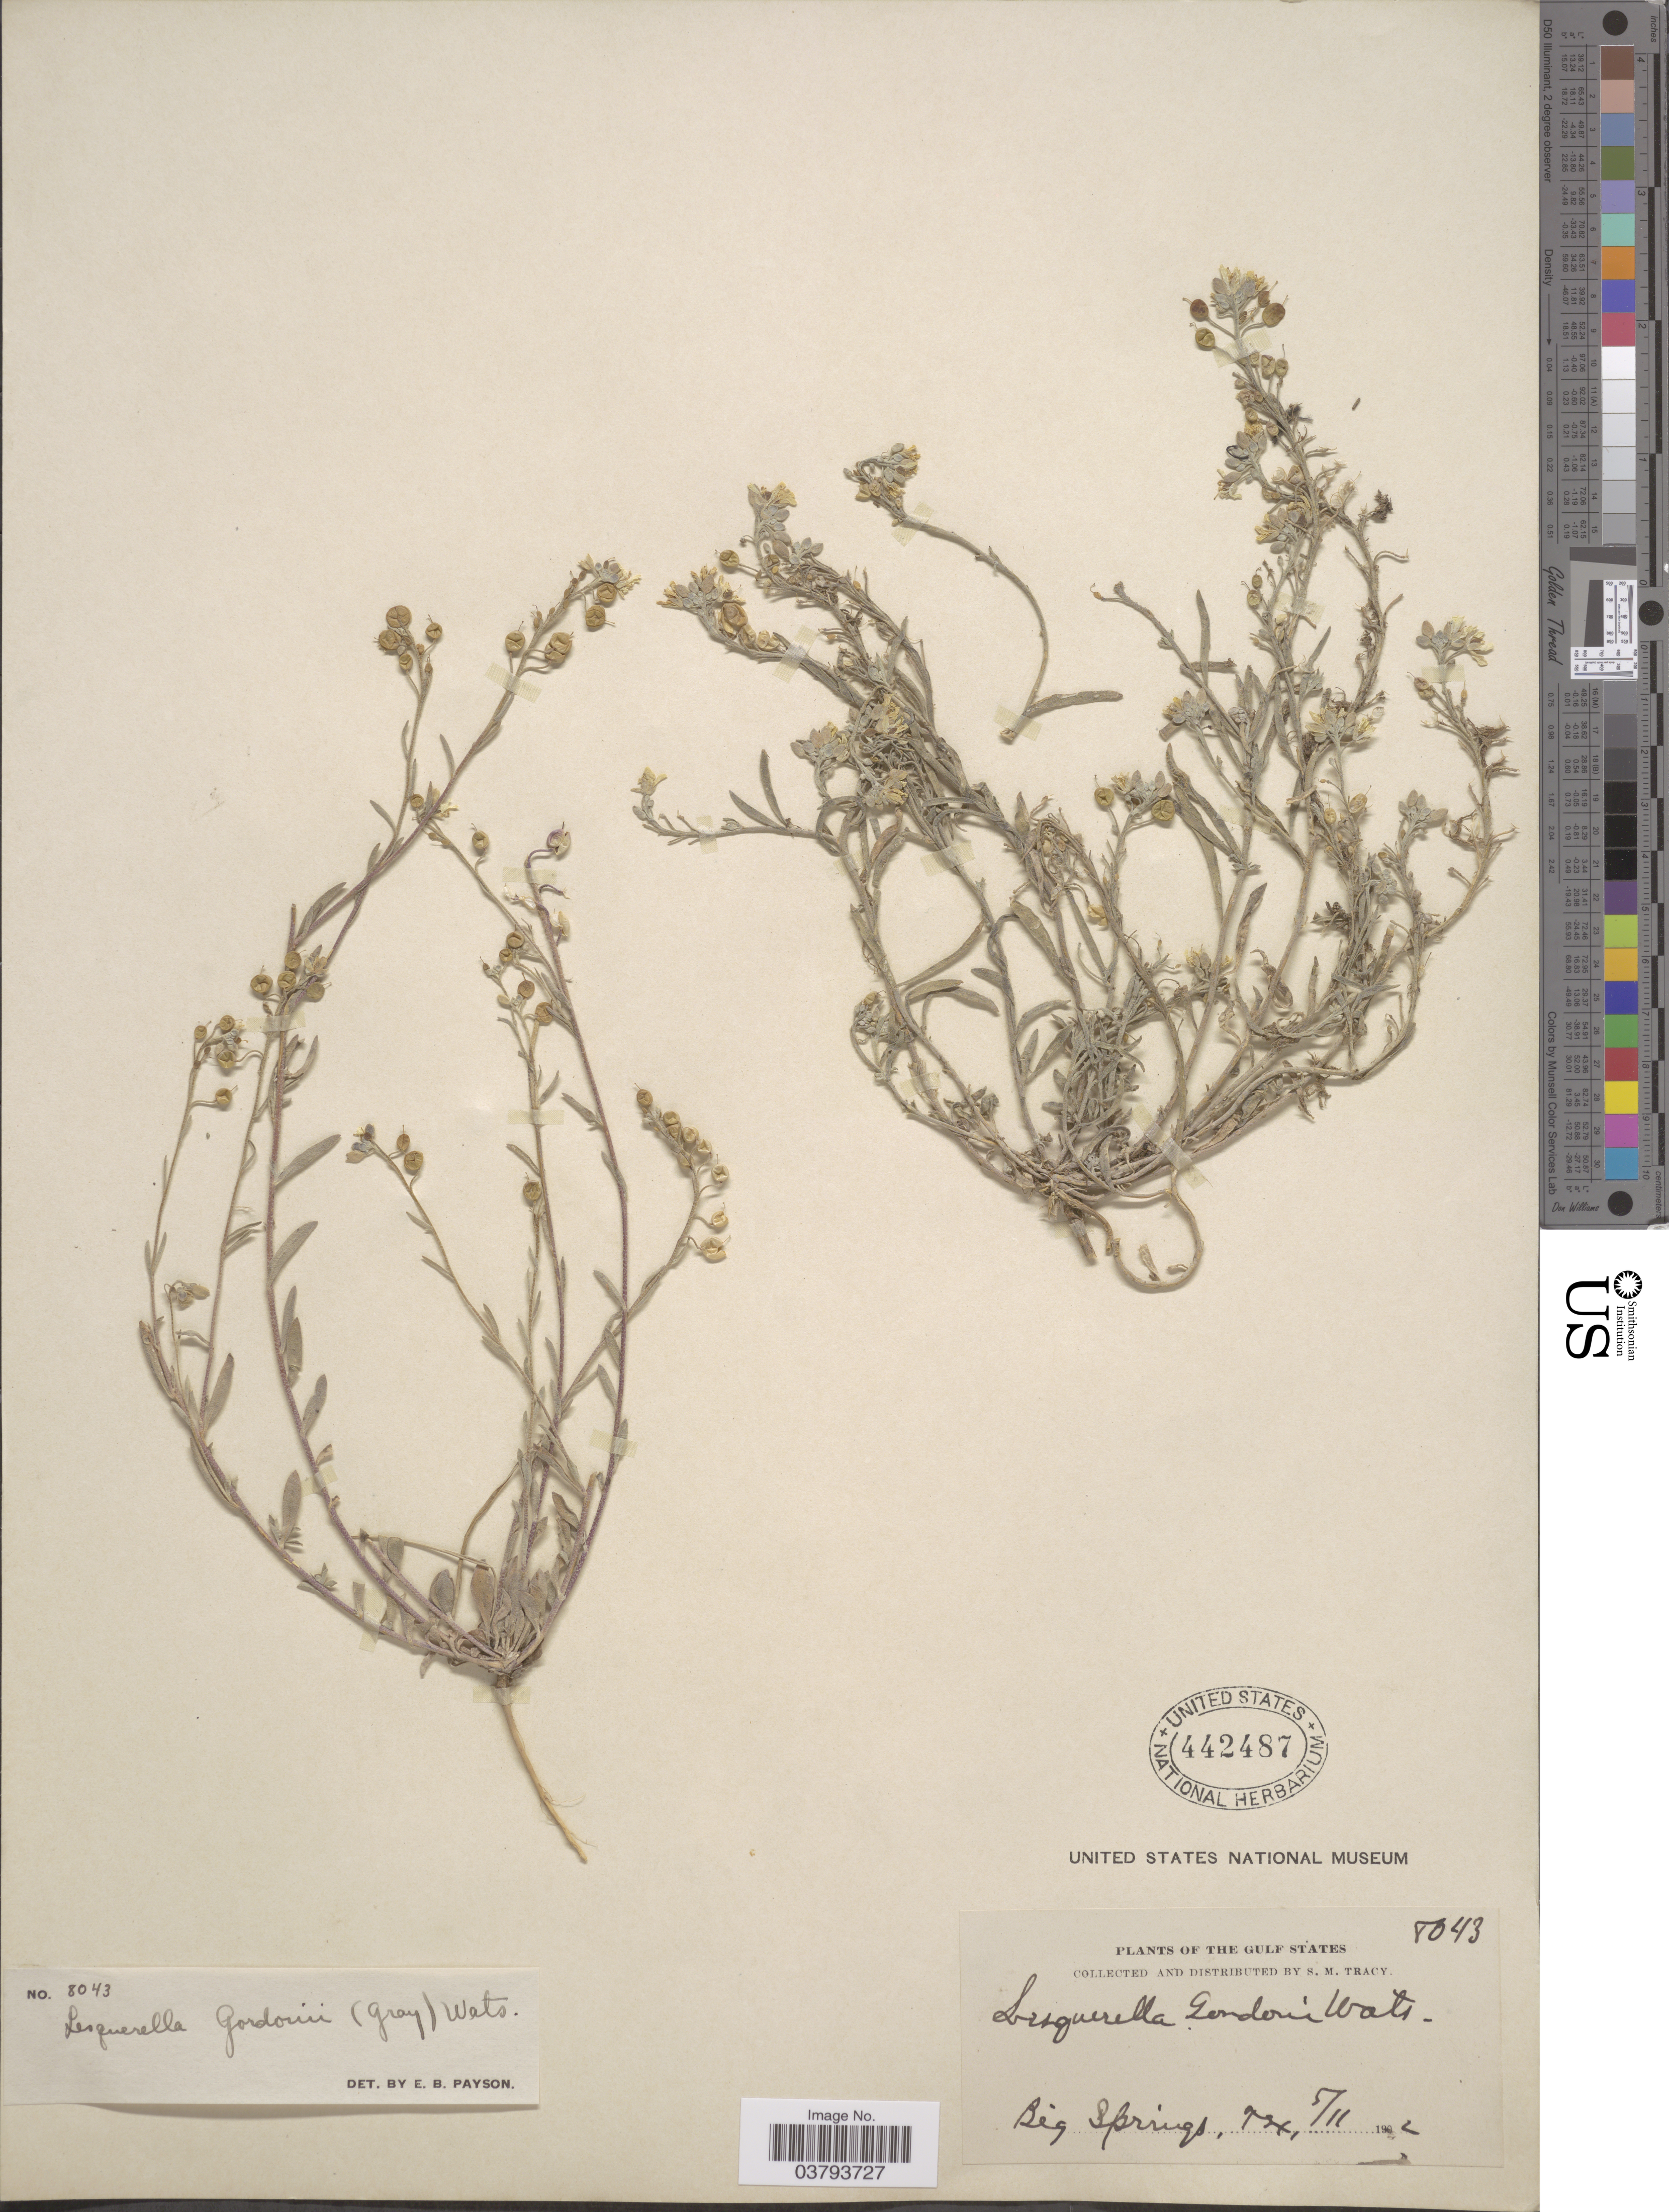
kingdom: Plantae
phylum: Tracheophyta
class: Magnoliopsida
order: Brassicales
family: Brassicaceae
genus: Lesquerella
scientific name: Lesquerella gordonii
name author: (A. Gray) S. Watson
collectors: S. M. Tracy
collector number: T043*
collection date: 1902-05-11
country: United States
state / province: Texas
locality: The Gulf States. Big Springs.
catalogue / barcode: US 442487